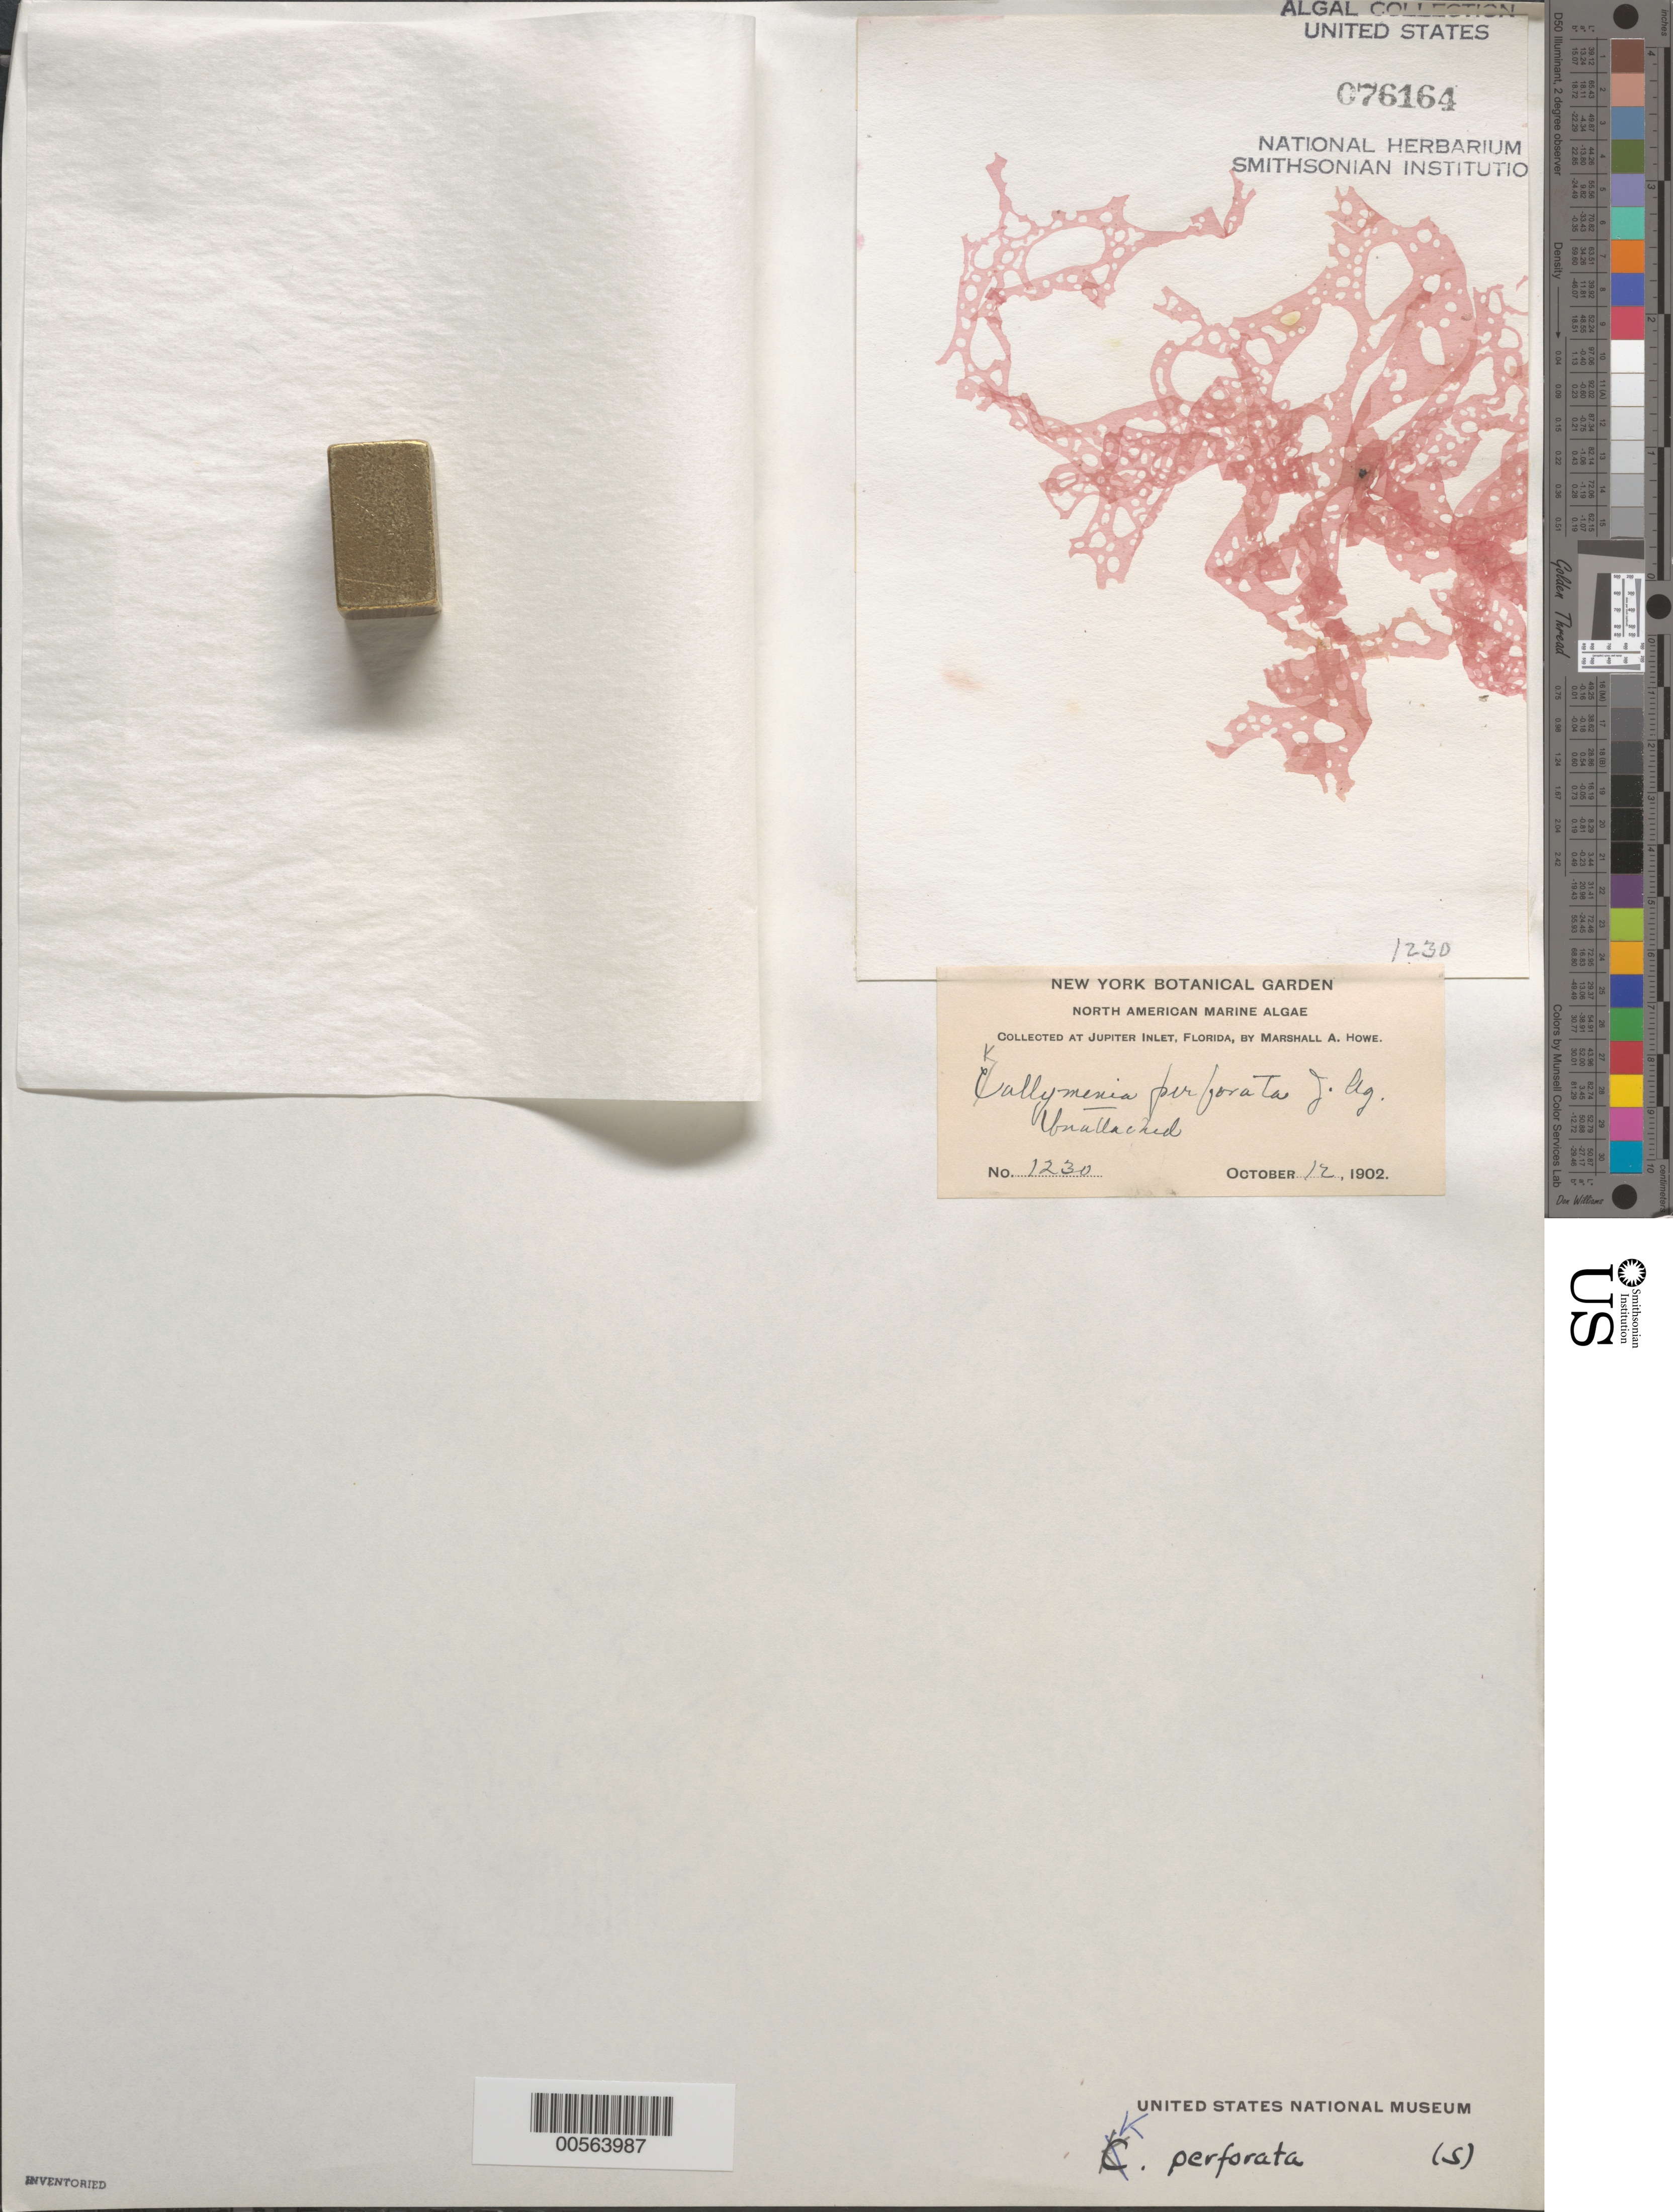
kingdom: Plantae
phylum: Rhodophyta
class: Florideophyceae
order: Gigartinales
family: Kallymeniaceae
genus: Kallymenia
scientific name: Kallymenia perforata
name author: J. Agardh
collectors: M. A. Howe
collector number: MAH 1230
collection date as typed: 12 Oct 1902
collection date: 1902-10-12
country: United States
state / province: Florida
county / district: Palm Beach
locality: Jupiter Inlet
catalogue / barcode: US 76164